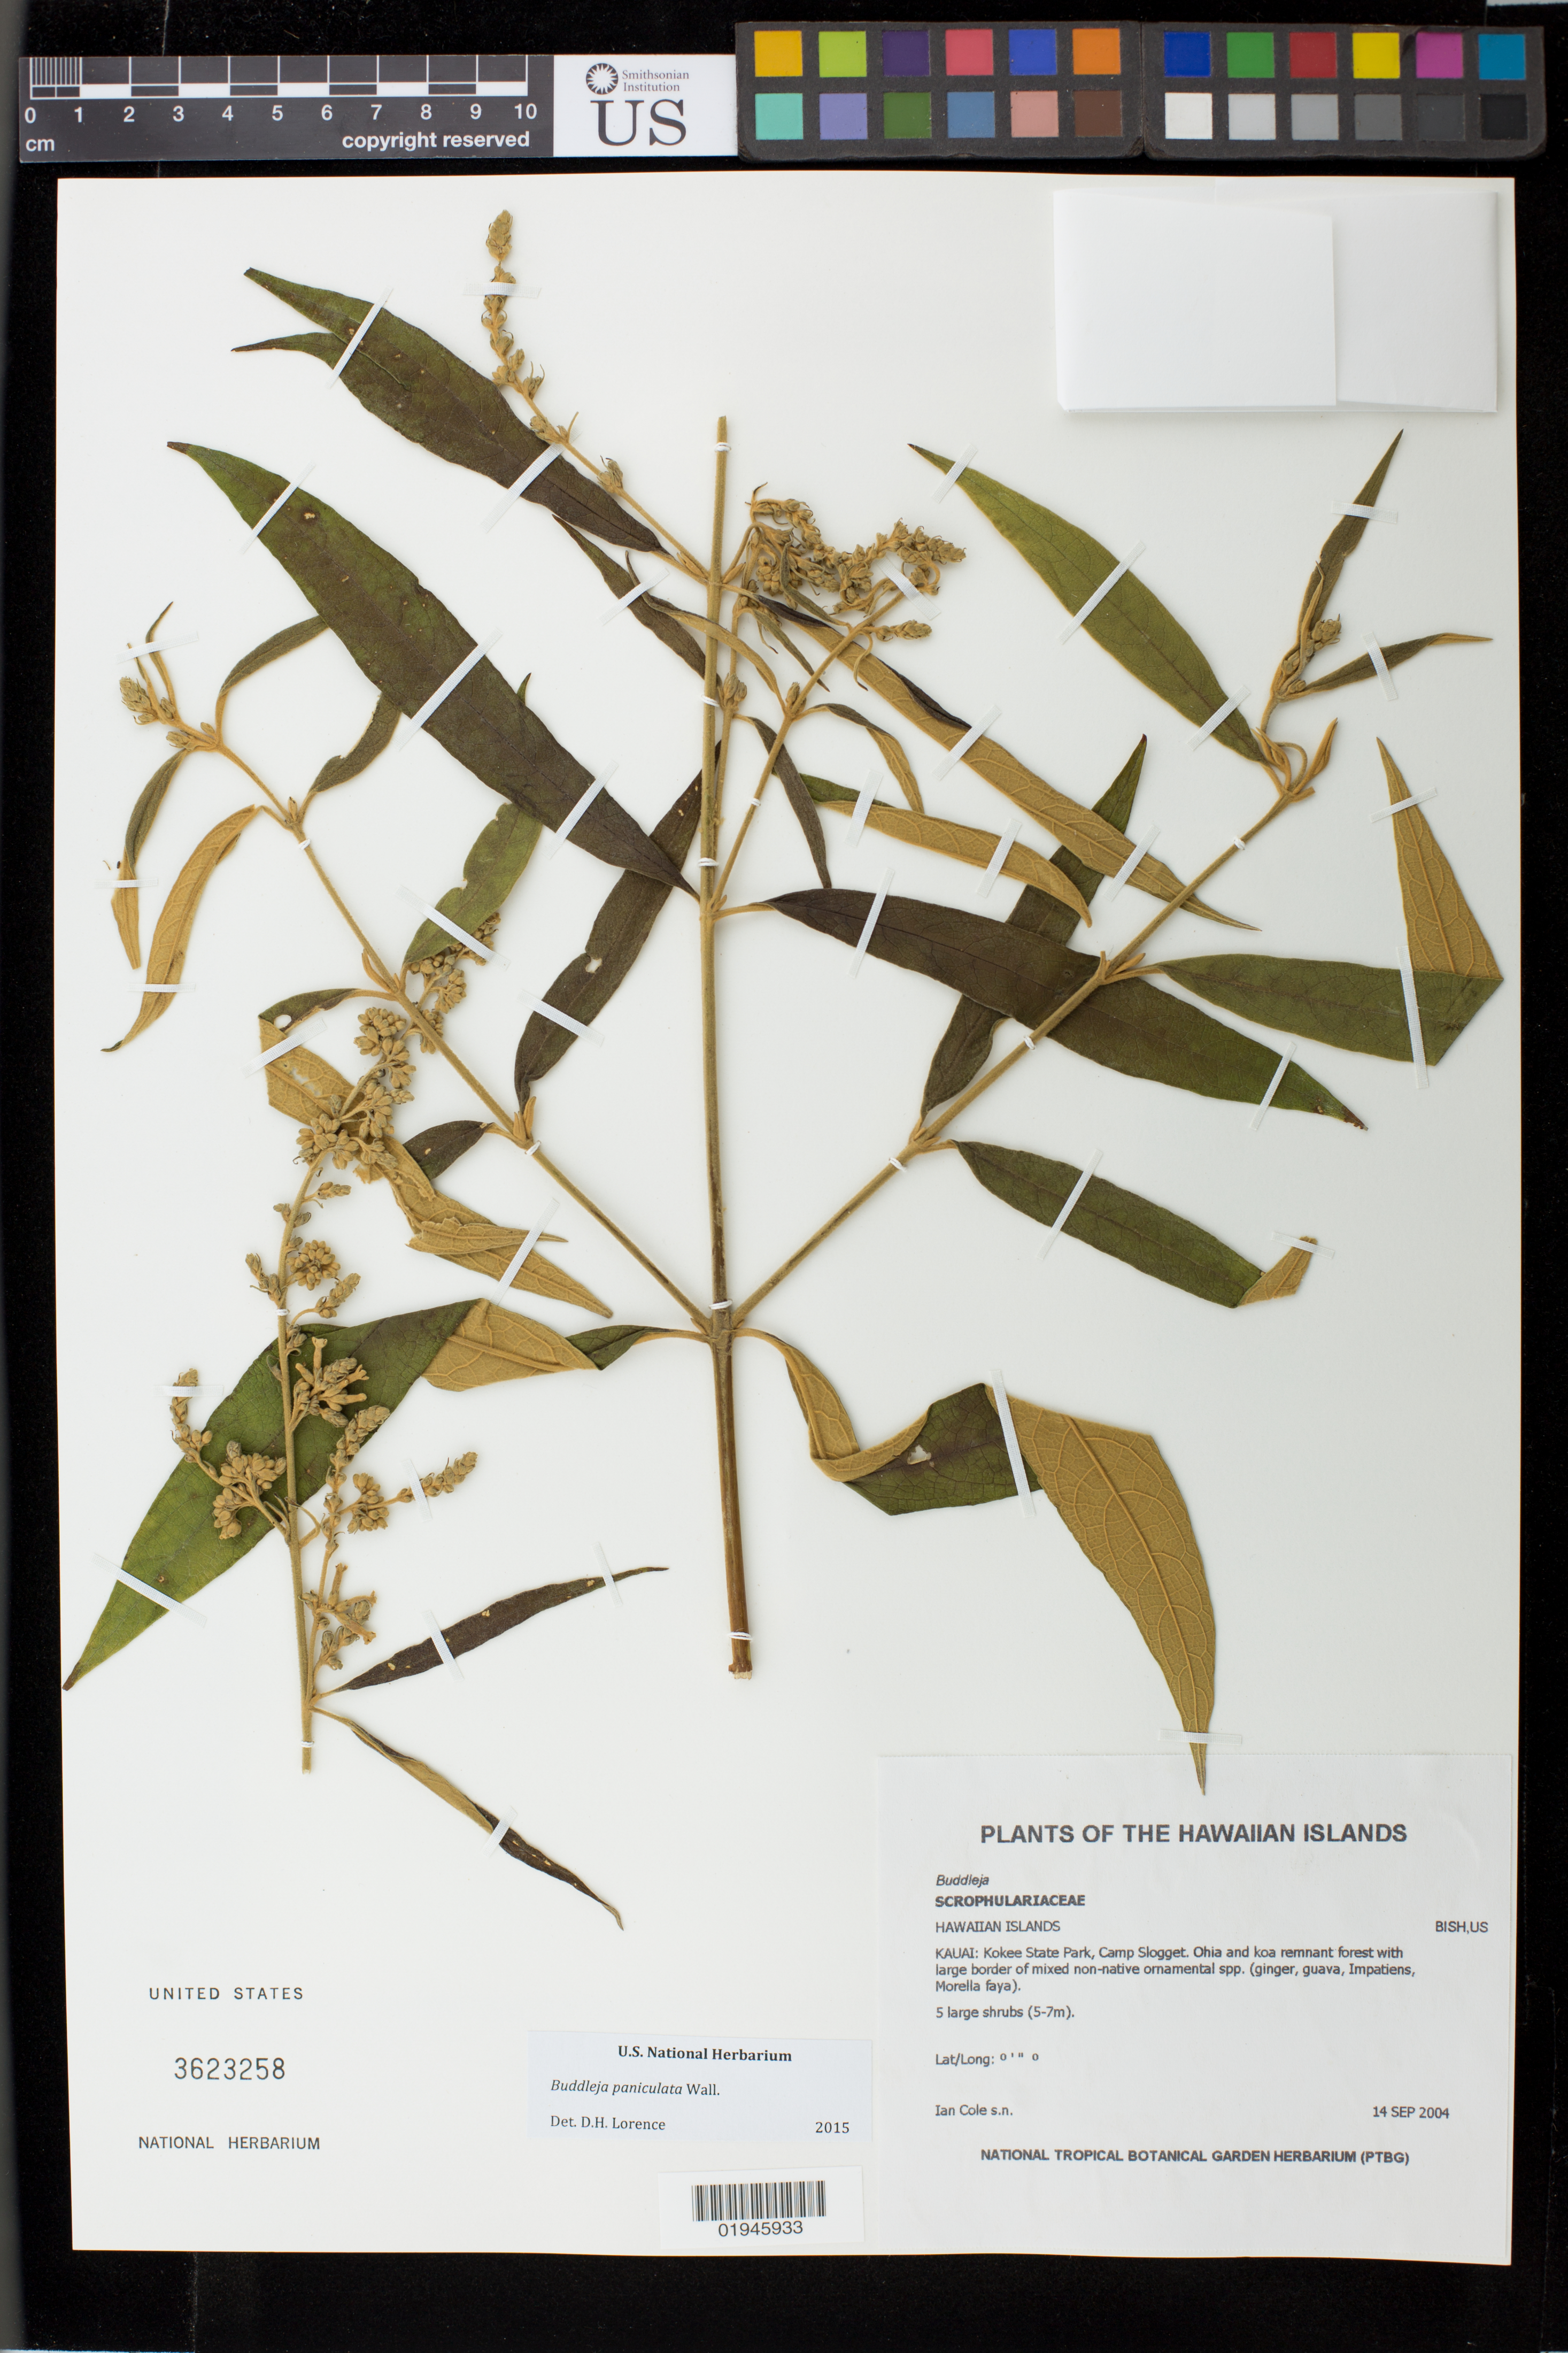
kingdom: Plantae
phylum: Tracheophyta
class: Magnoliopsida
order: Lamiales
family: Scrophulariaceae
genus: Buddleja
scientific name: Buddleja paniculata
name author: Wall.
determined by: Lorence, David H., (PTBG), National Tropical Botanical Garden (UNITED STATES)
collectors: I. Cole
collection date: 2004-09-14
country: United States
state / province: Hawaii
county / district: Kauai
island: Kaua'i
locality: Kokee State Park, Camp Slogget.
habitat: Remnant forest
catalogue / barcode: US 3623258